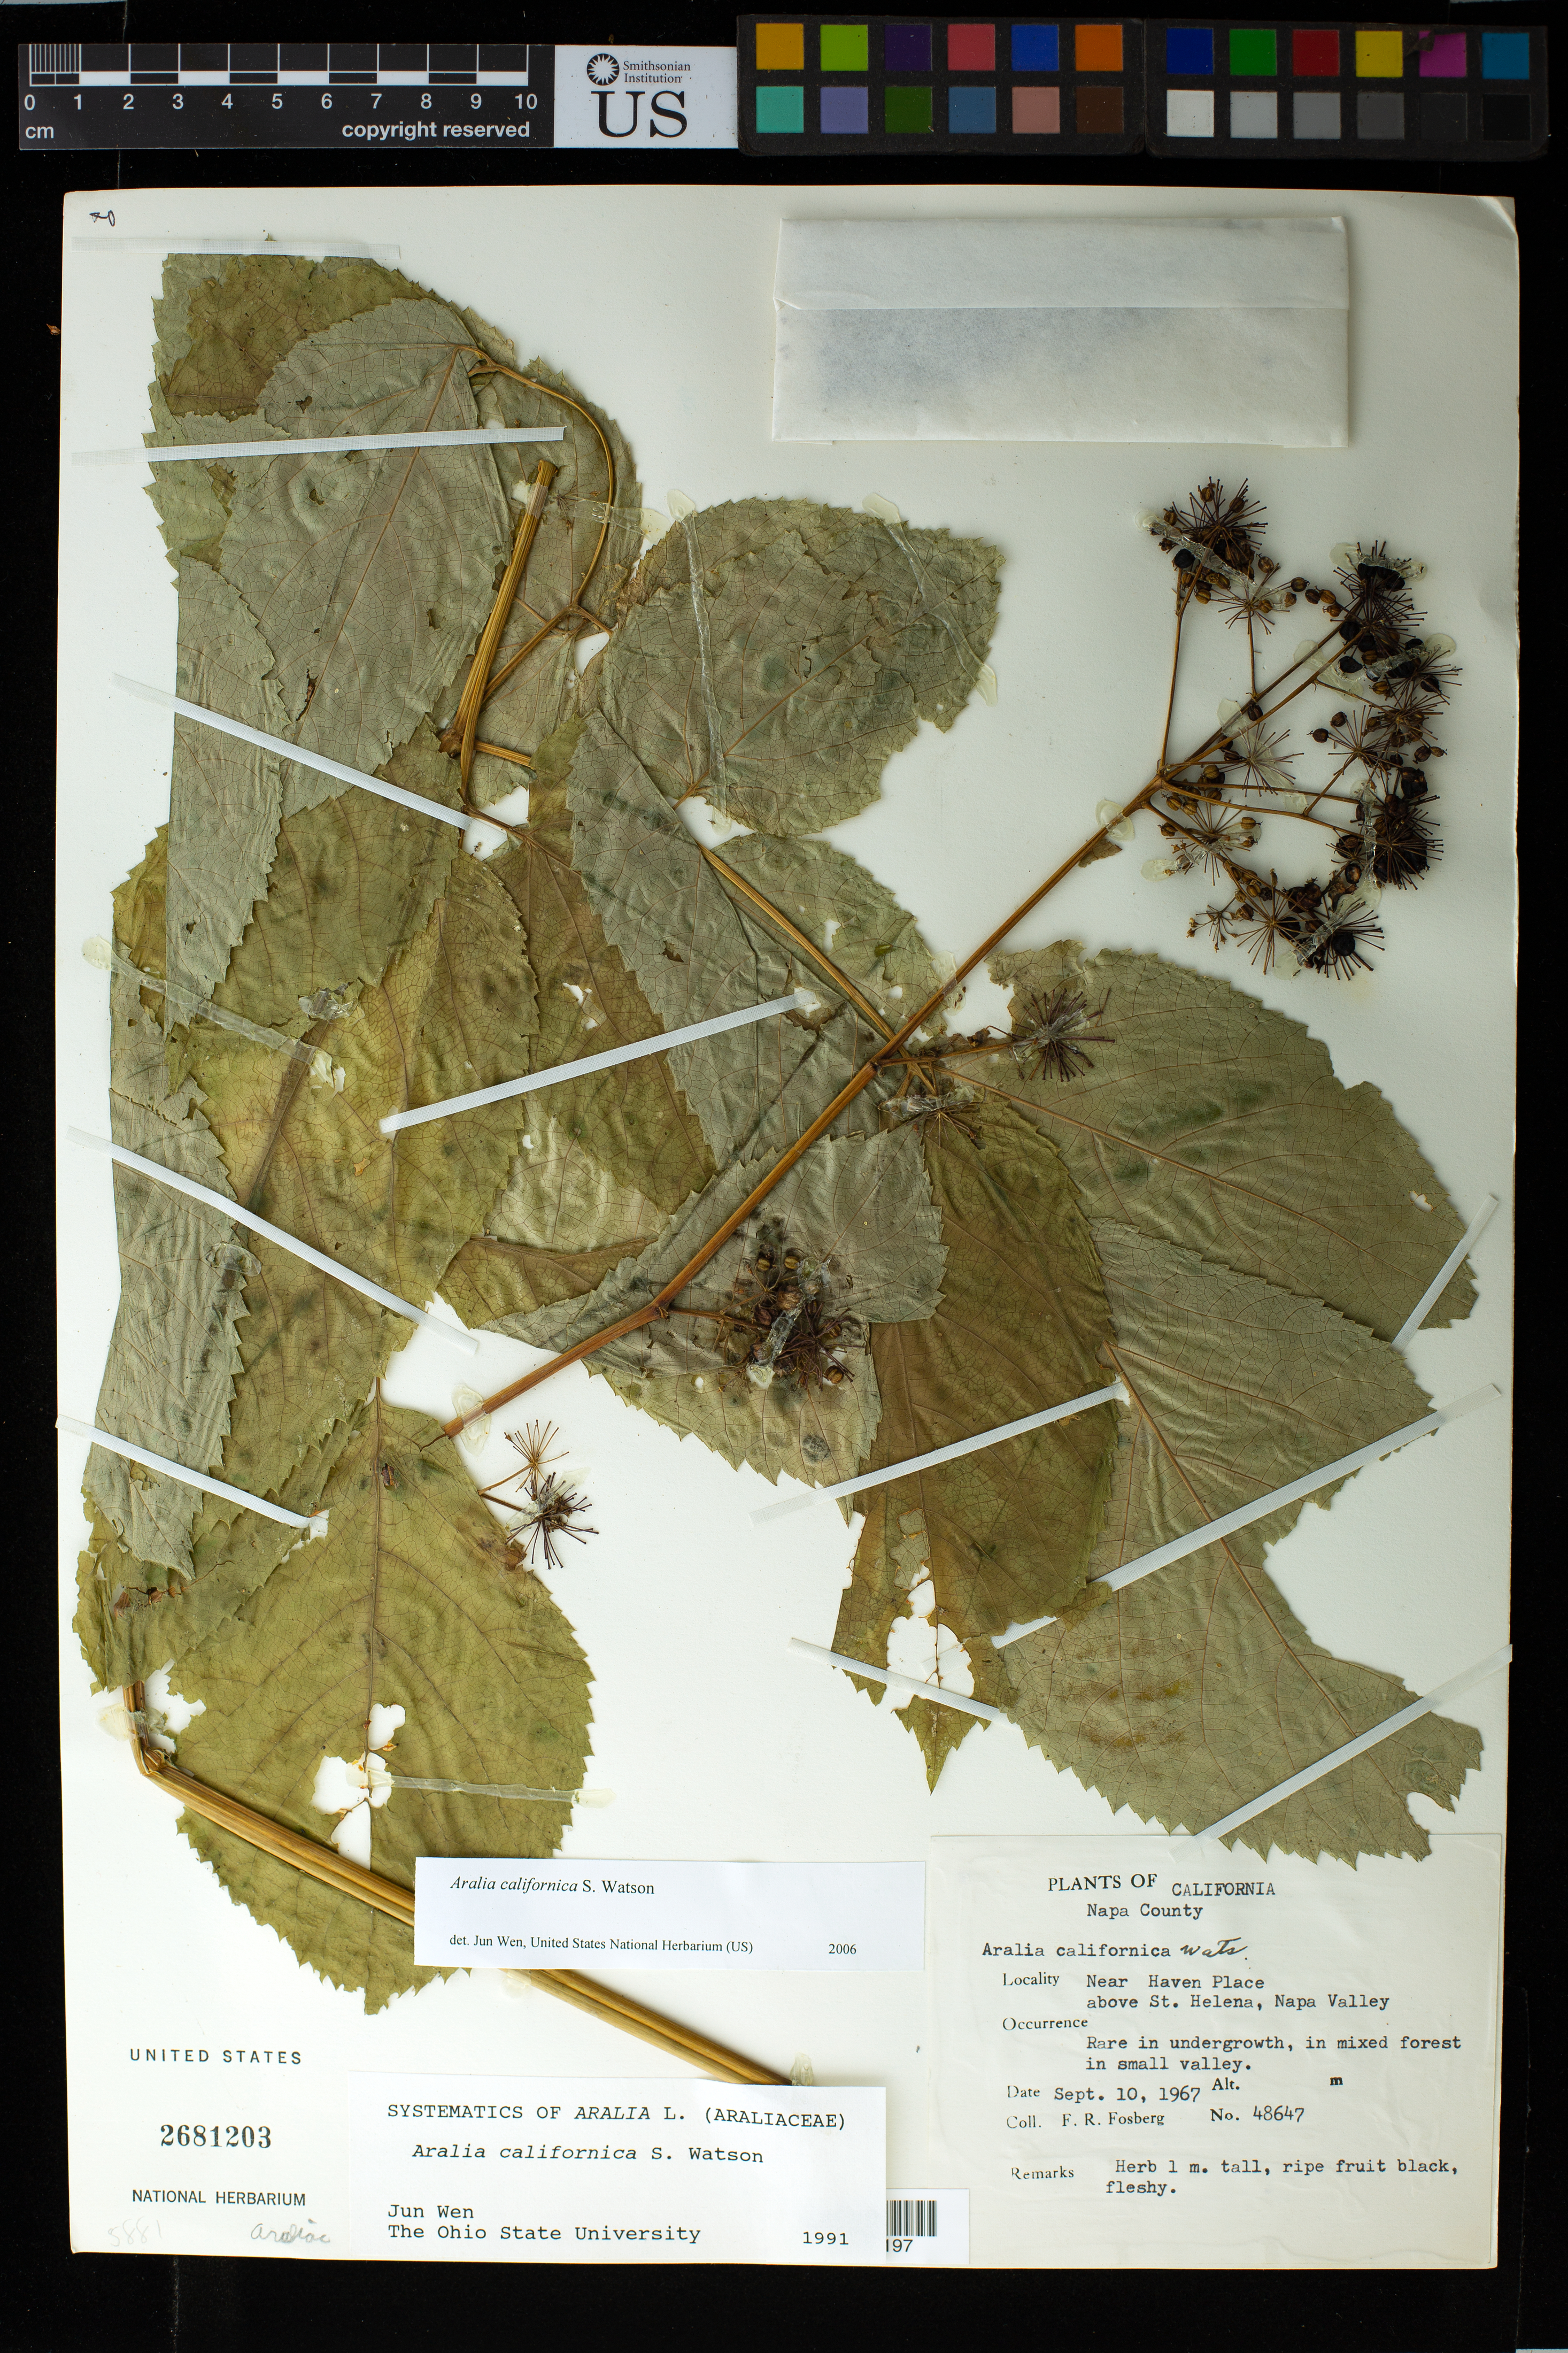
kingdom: Plantae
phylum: Tracheophyta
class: Magnoliopsida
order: Apiales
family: Araliaceae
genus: Aralia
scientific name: Aralia californica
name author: S. Watson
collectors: F. R. Fosberg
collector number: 48647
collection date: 1967-09-10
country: United States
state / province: California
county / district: Napa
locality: Near Haven Place above St Helena, Napa Valley.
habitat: Rare in undergrowth, in mixed forest in small valley.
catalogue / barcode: US 2681203